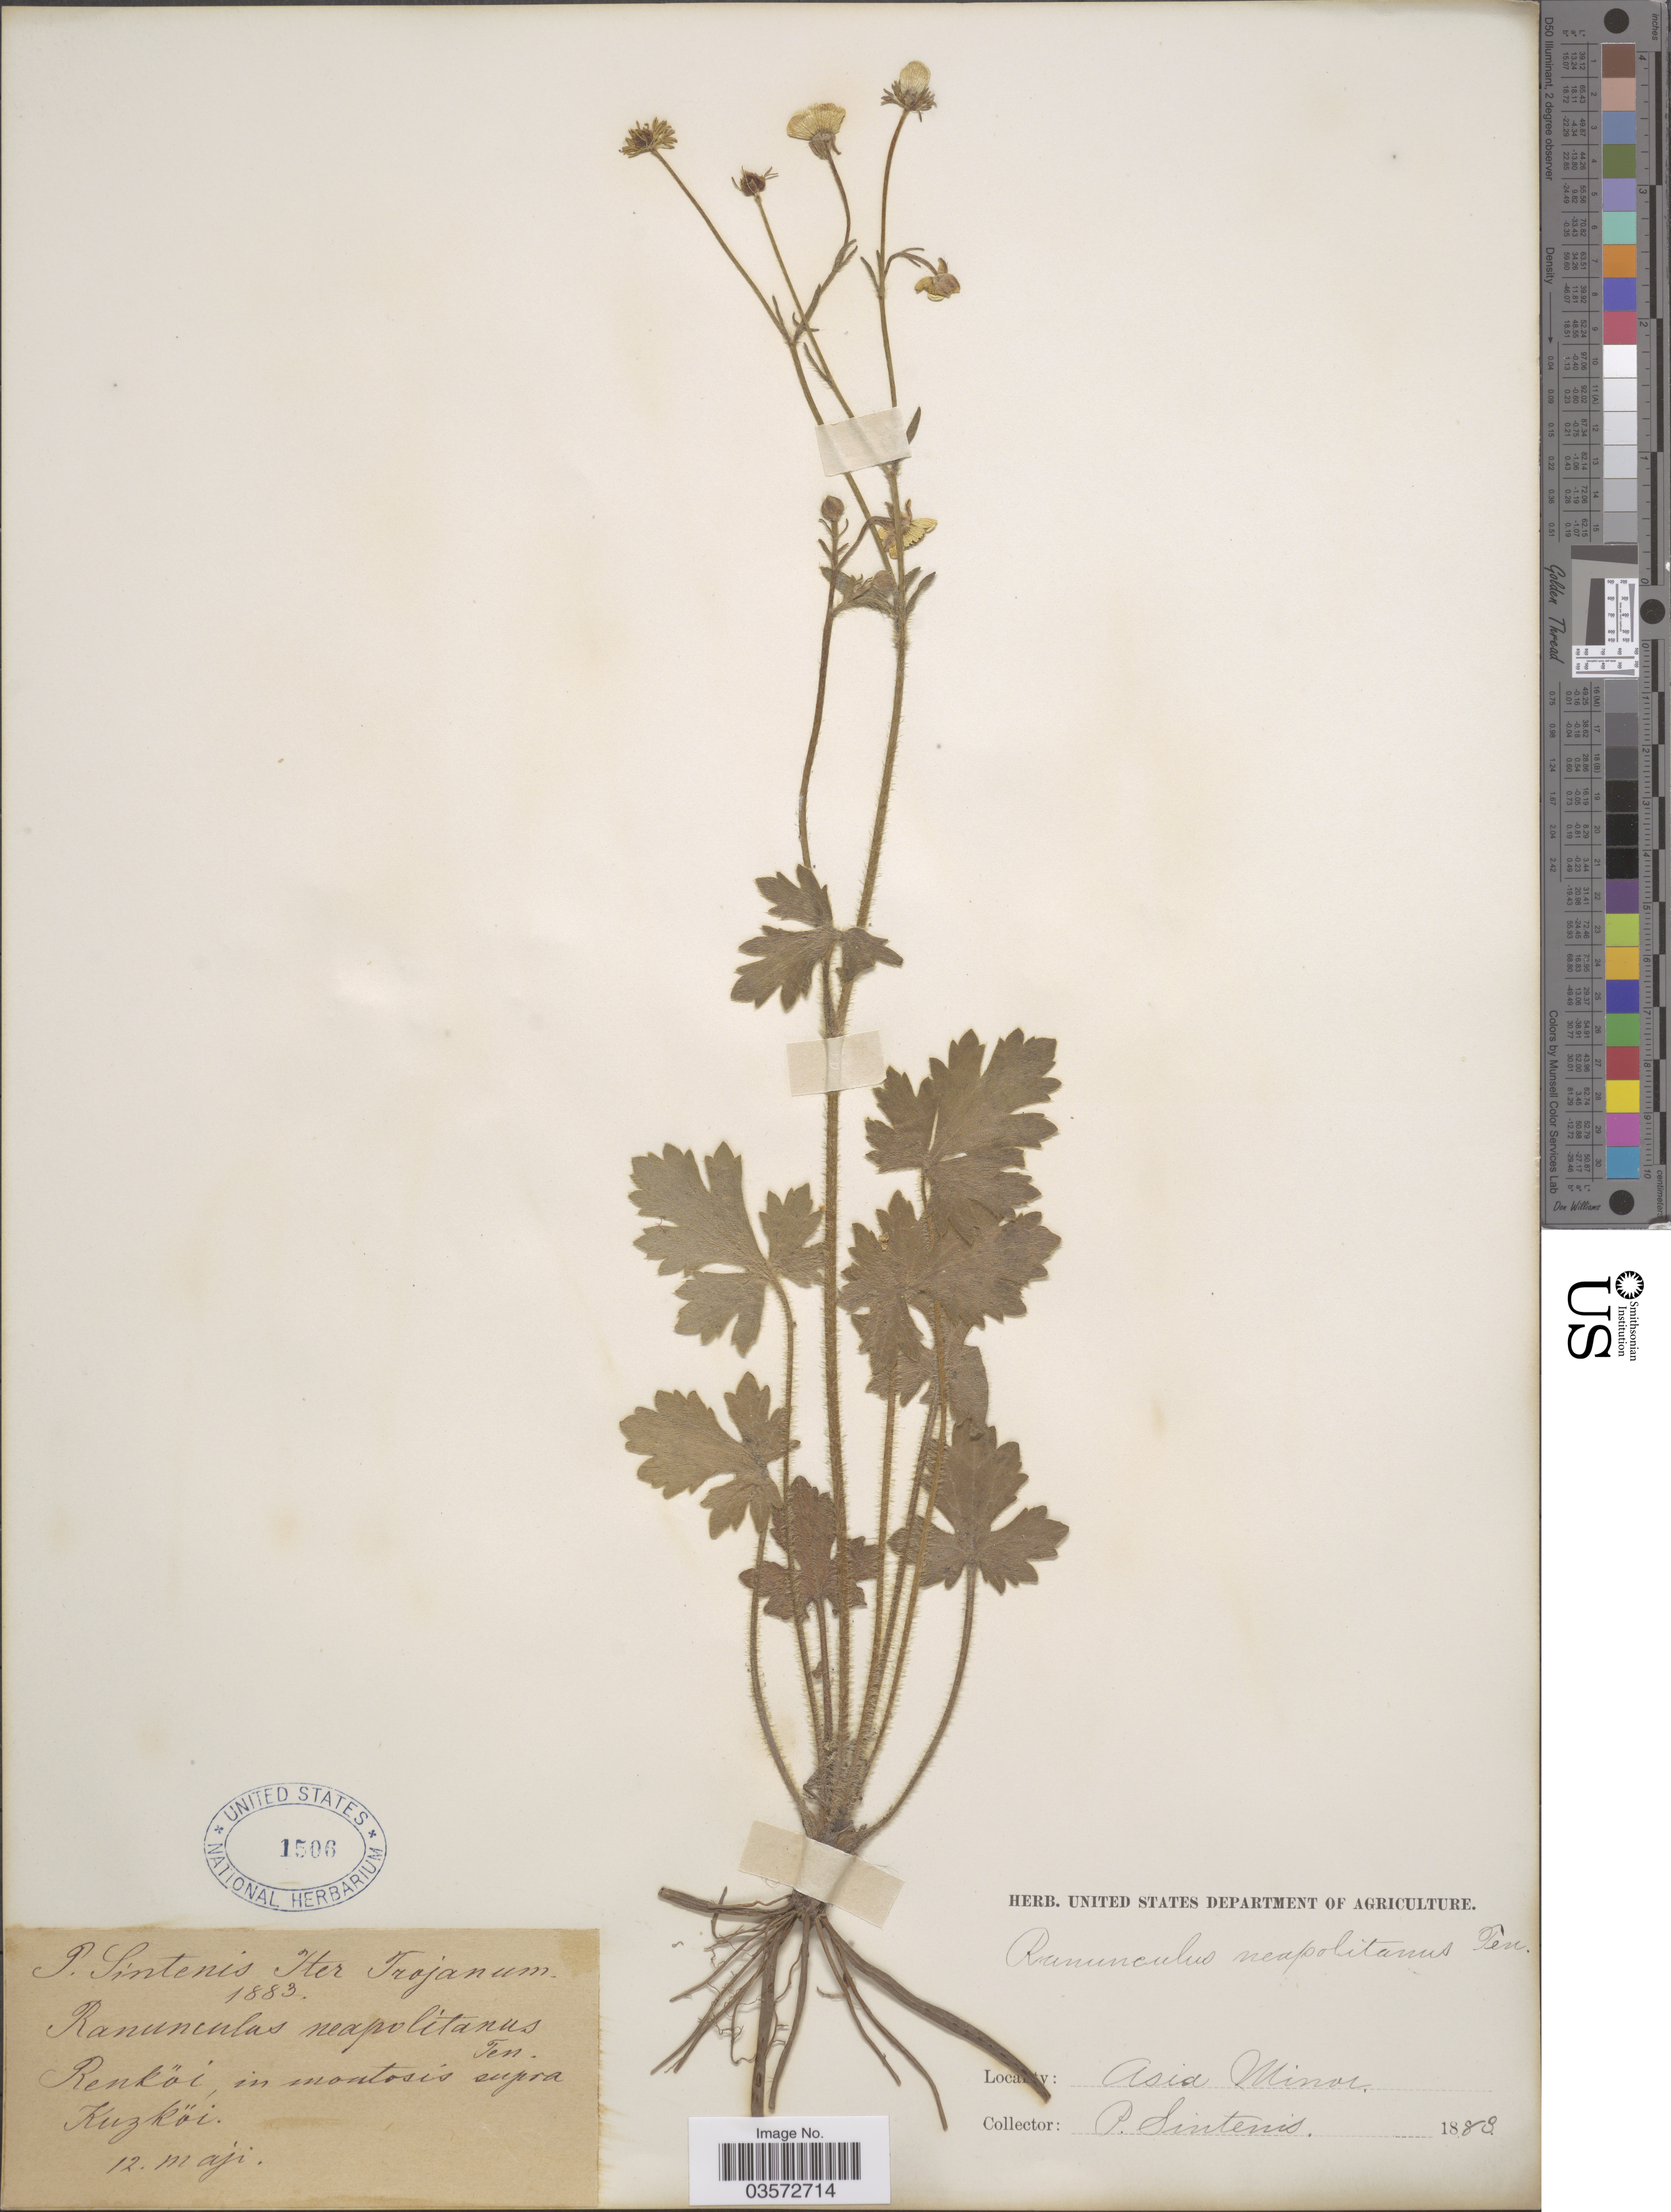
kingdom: Plantae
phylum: Tracheophyta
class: Magnoliopsida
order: Ranunculales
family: Ranunculaceae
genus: Ranunculus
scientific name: Ranunculus neapolitanus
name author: Ten.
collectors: P. Sintenis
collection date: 1889-05-12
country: Turkey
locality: Aisa Minor. Renköi, in montosis supra Kuzköi. Iter Trojanum.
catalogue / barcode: US 1506